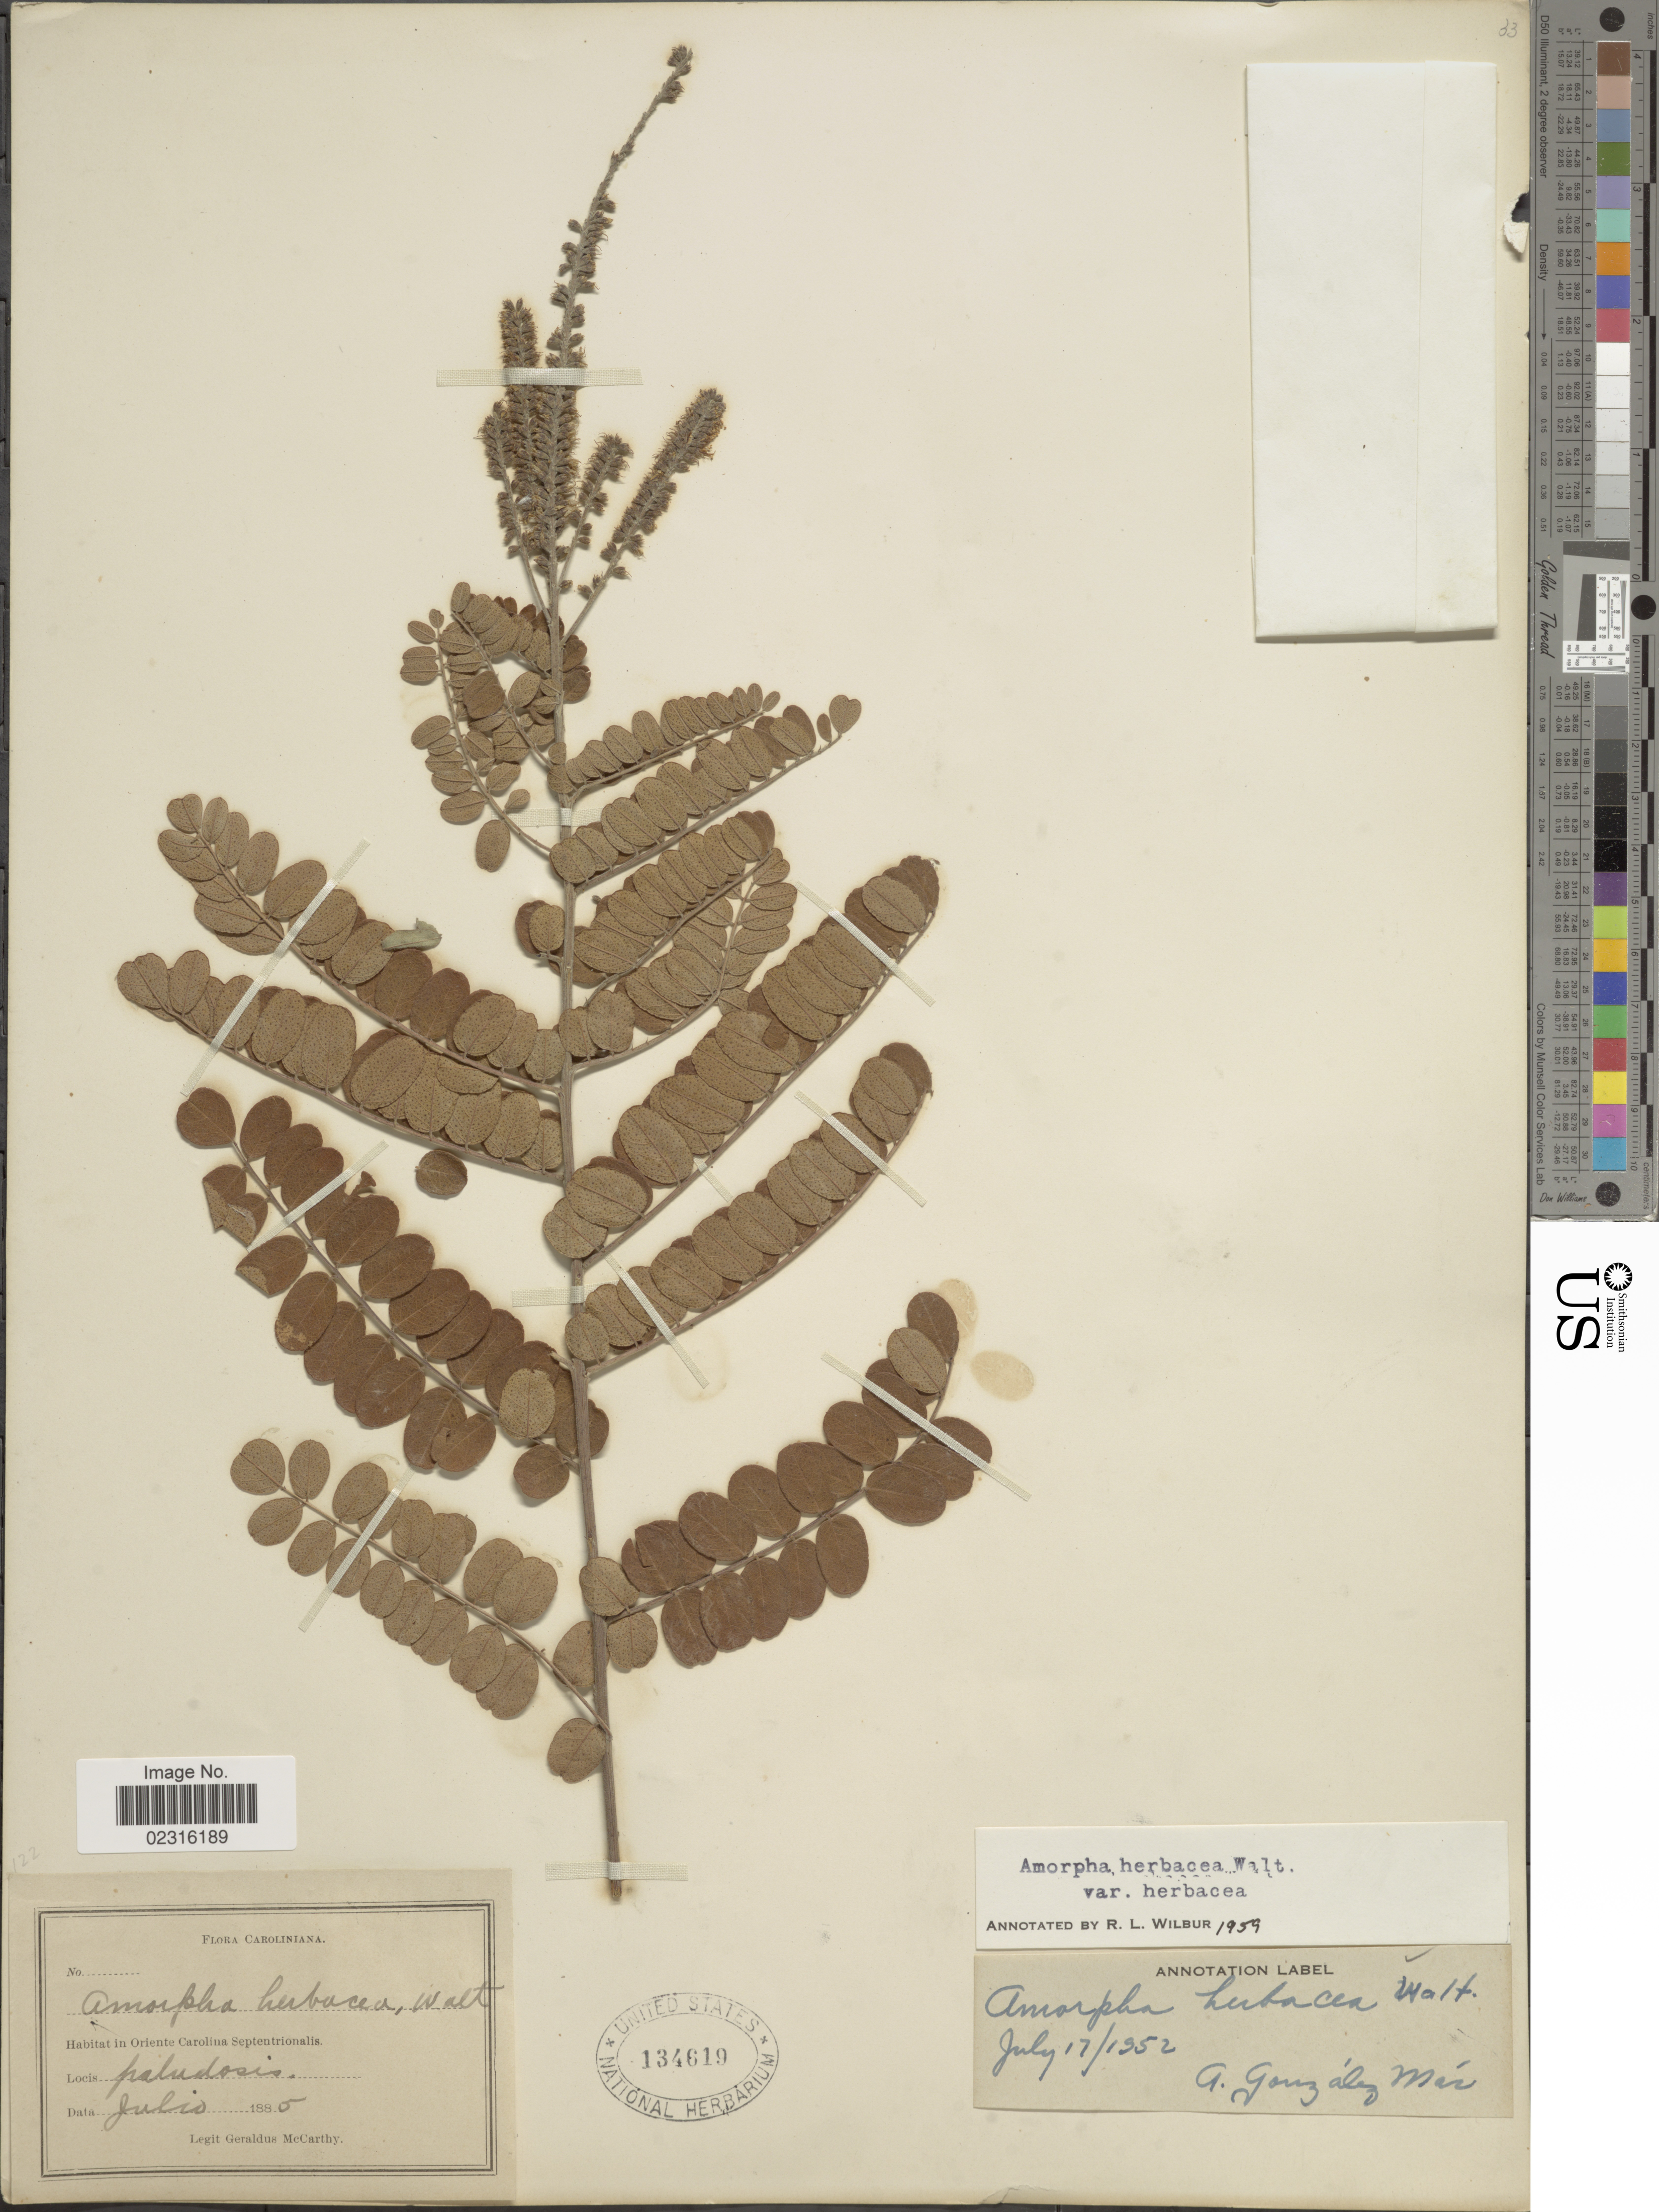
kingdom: Plantae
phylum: Tracheophyta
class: Magnoliopsida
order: Fabales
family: Fabaceae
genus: Amorpha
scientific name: Amorpha herbacea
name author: Schltdl.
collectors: M. McCarthy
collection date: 1885-07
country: United States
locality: Caroliniana, in Oriente Carolina Septentrionalis, paludosis.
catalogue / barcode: US 134619